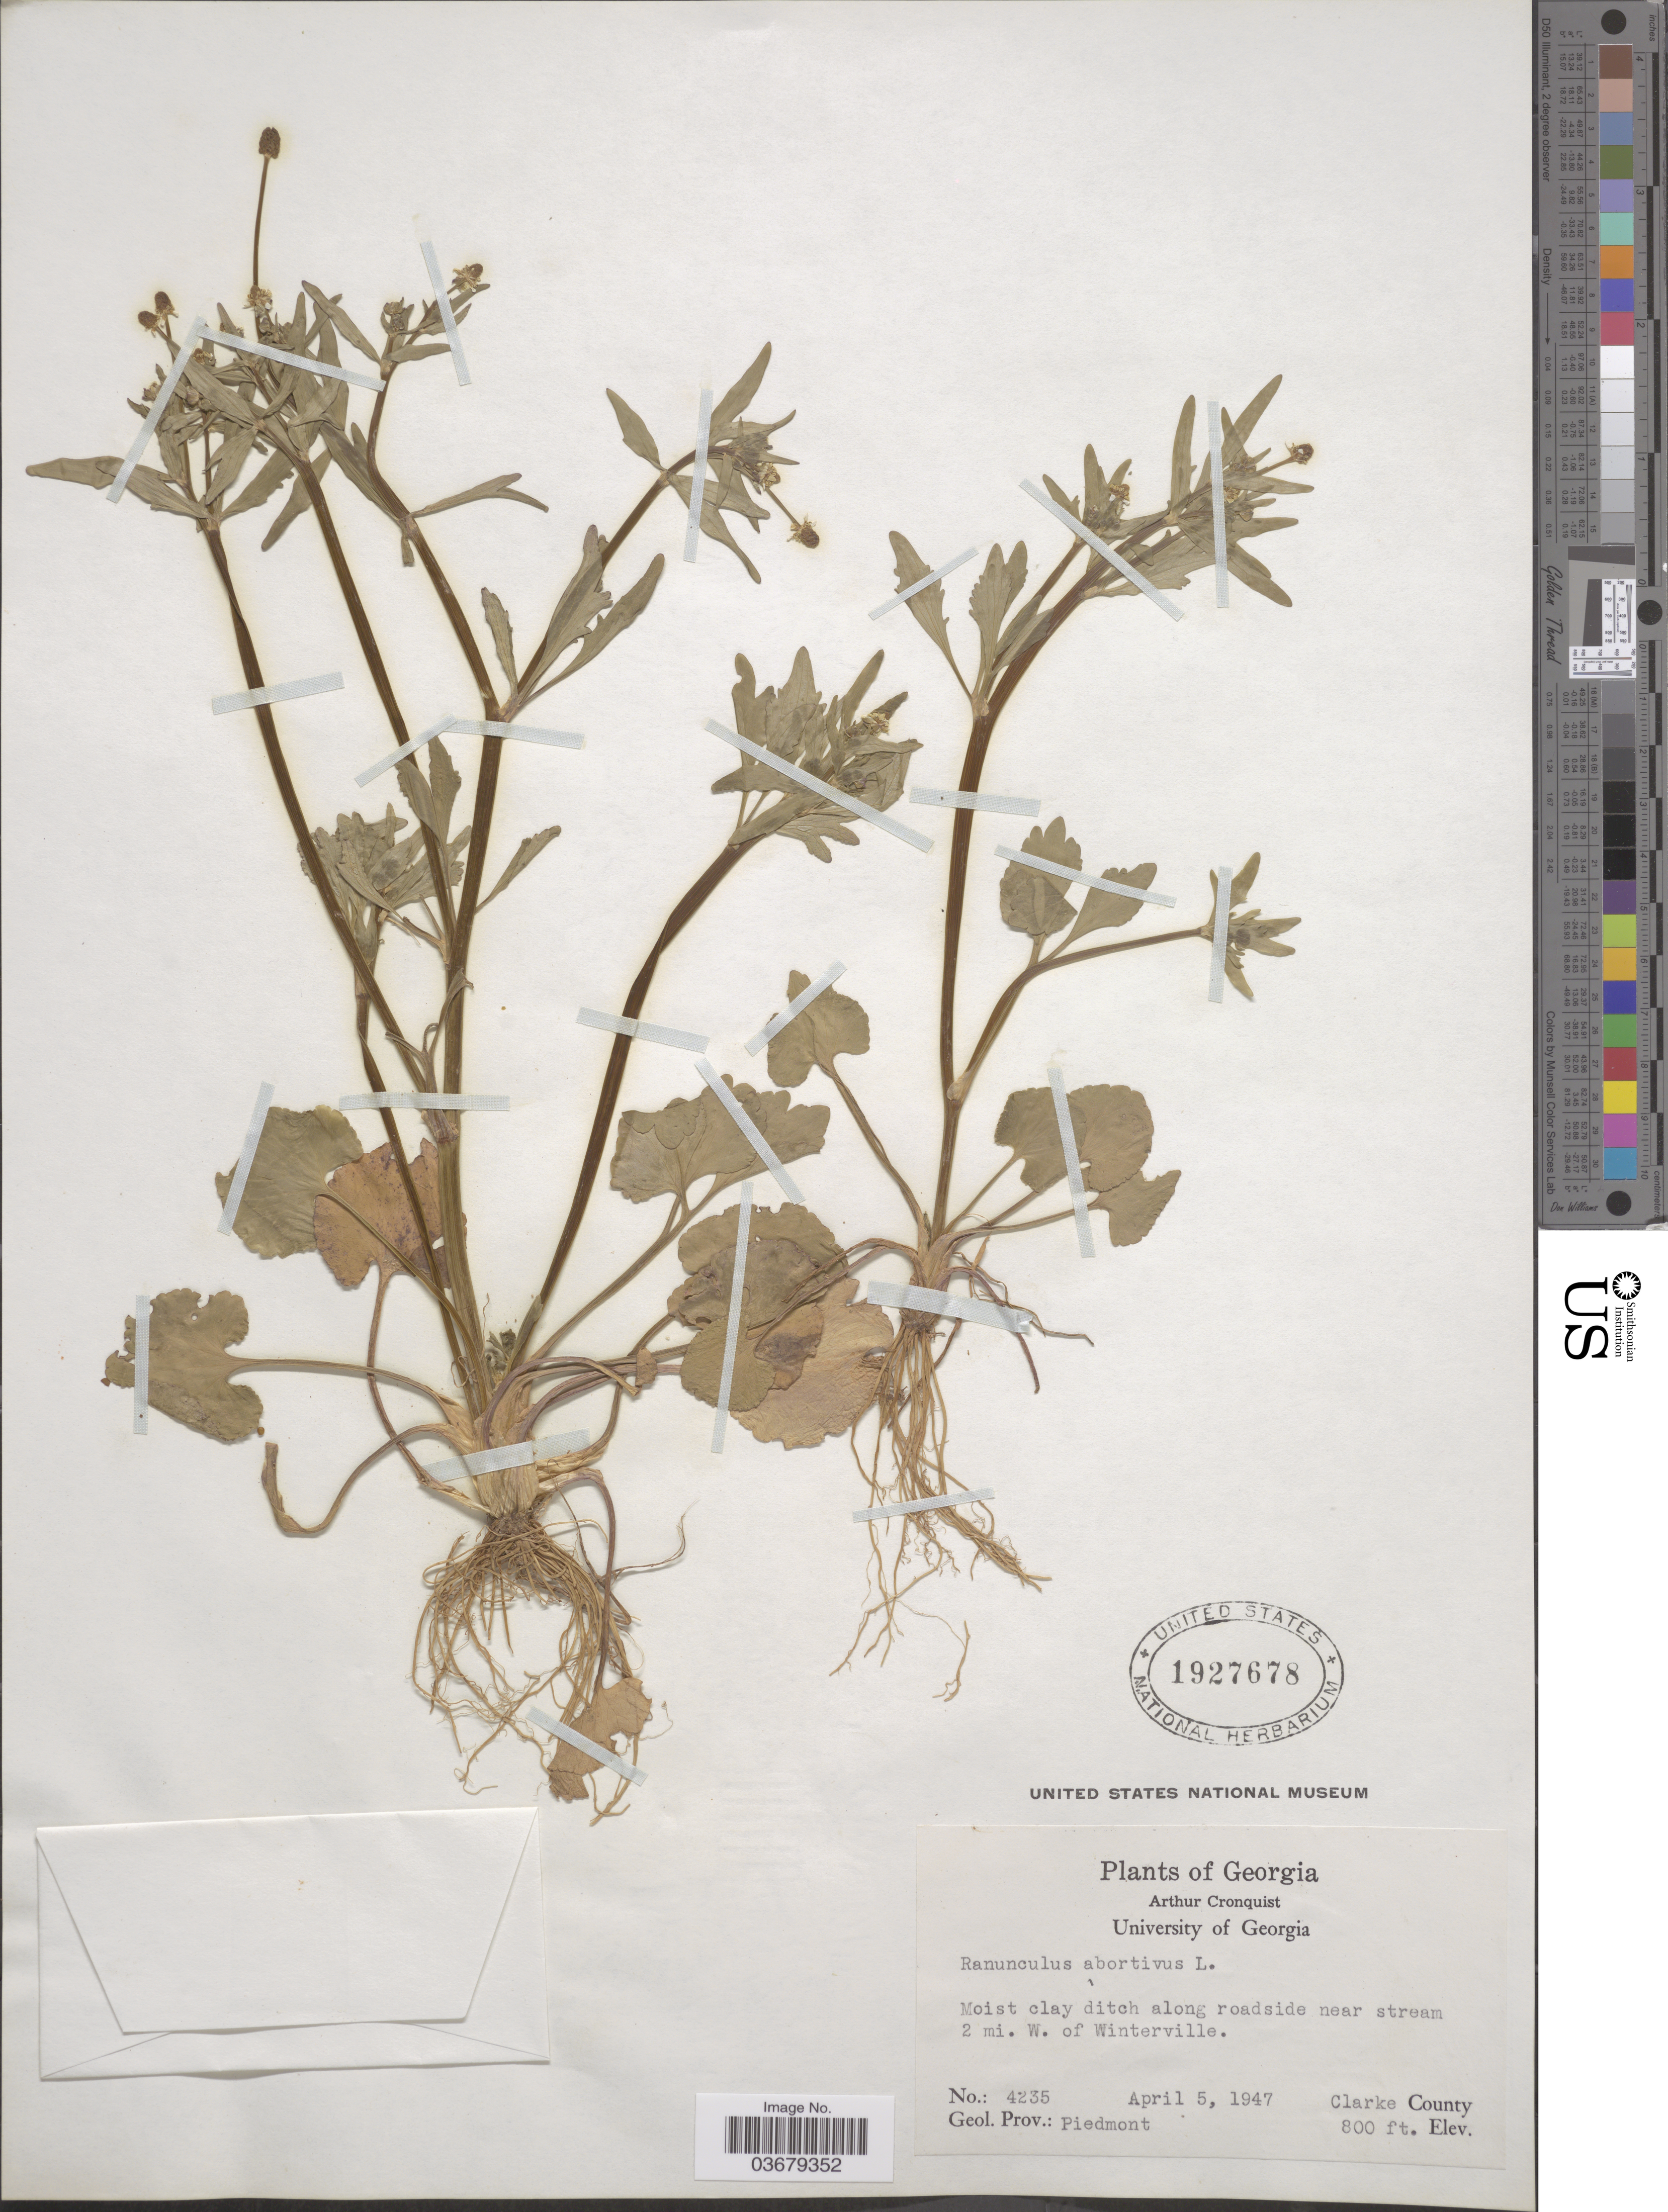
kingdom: Plantae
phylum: Tracheophyta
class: Magnoliopsida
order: Ranunculales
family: Ranunculaceae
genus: Ranunculus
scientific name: Ranunculus abortivus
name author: L.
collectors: A. J. Cronquist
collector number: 4235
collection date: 1947-04-05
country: United States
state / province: Georgia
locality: Moist clay ditch along roadside near stream 2 mi. W. of Winterville. Geol. Prov.: Piedmont, Clarke County.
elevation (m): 244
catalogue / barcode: US 1927678